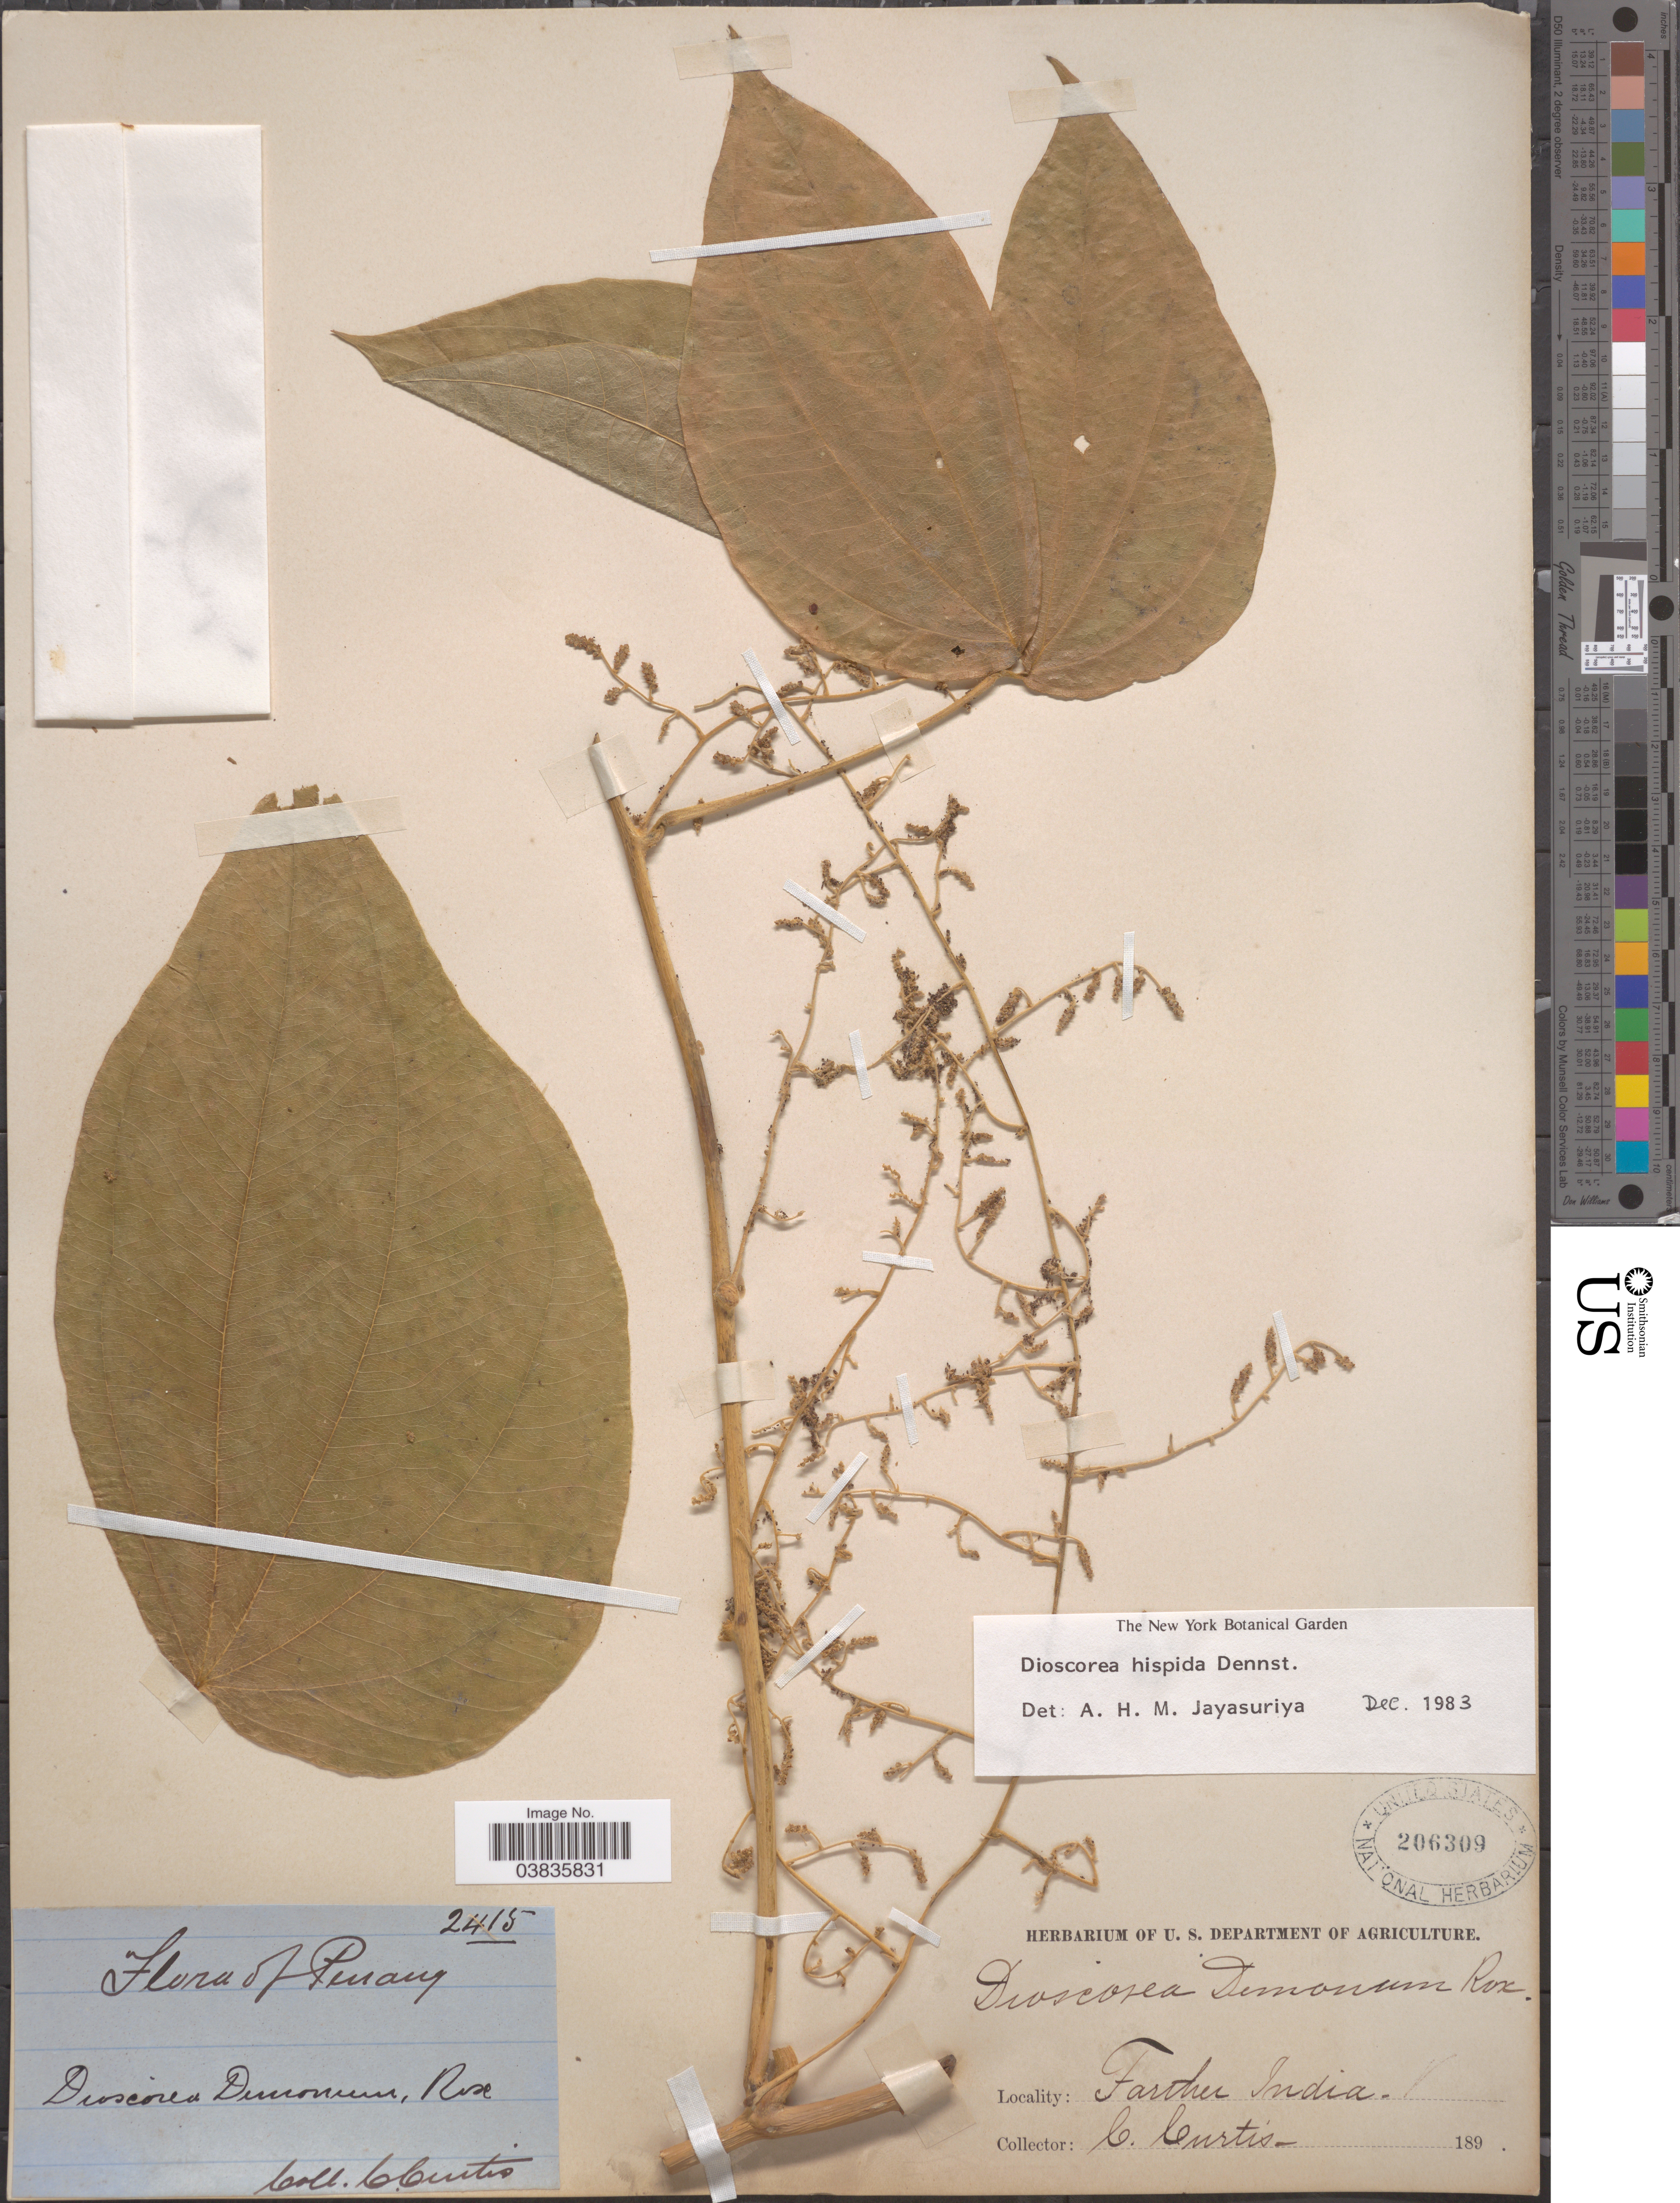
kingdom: Plantae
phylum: Tracheophyta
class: Liliopsida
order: Dioscoreales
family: Dioscoreaceae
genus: Dioscorea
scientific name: Dioscorea hispida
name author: Dennst.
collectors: C. Curtis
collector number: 2415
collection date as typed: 189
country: Malaysia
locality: Penang. Farther India.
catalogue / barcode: US 206309